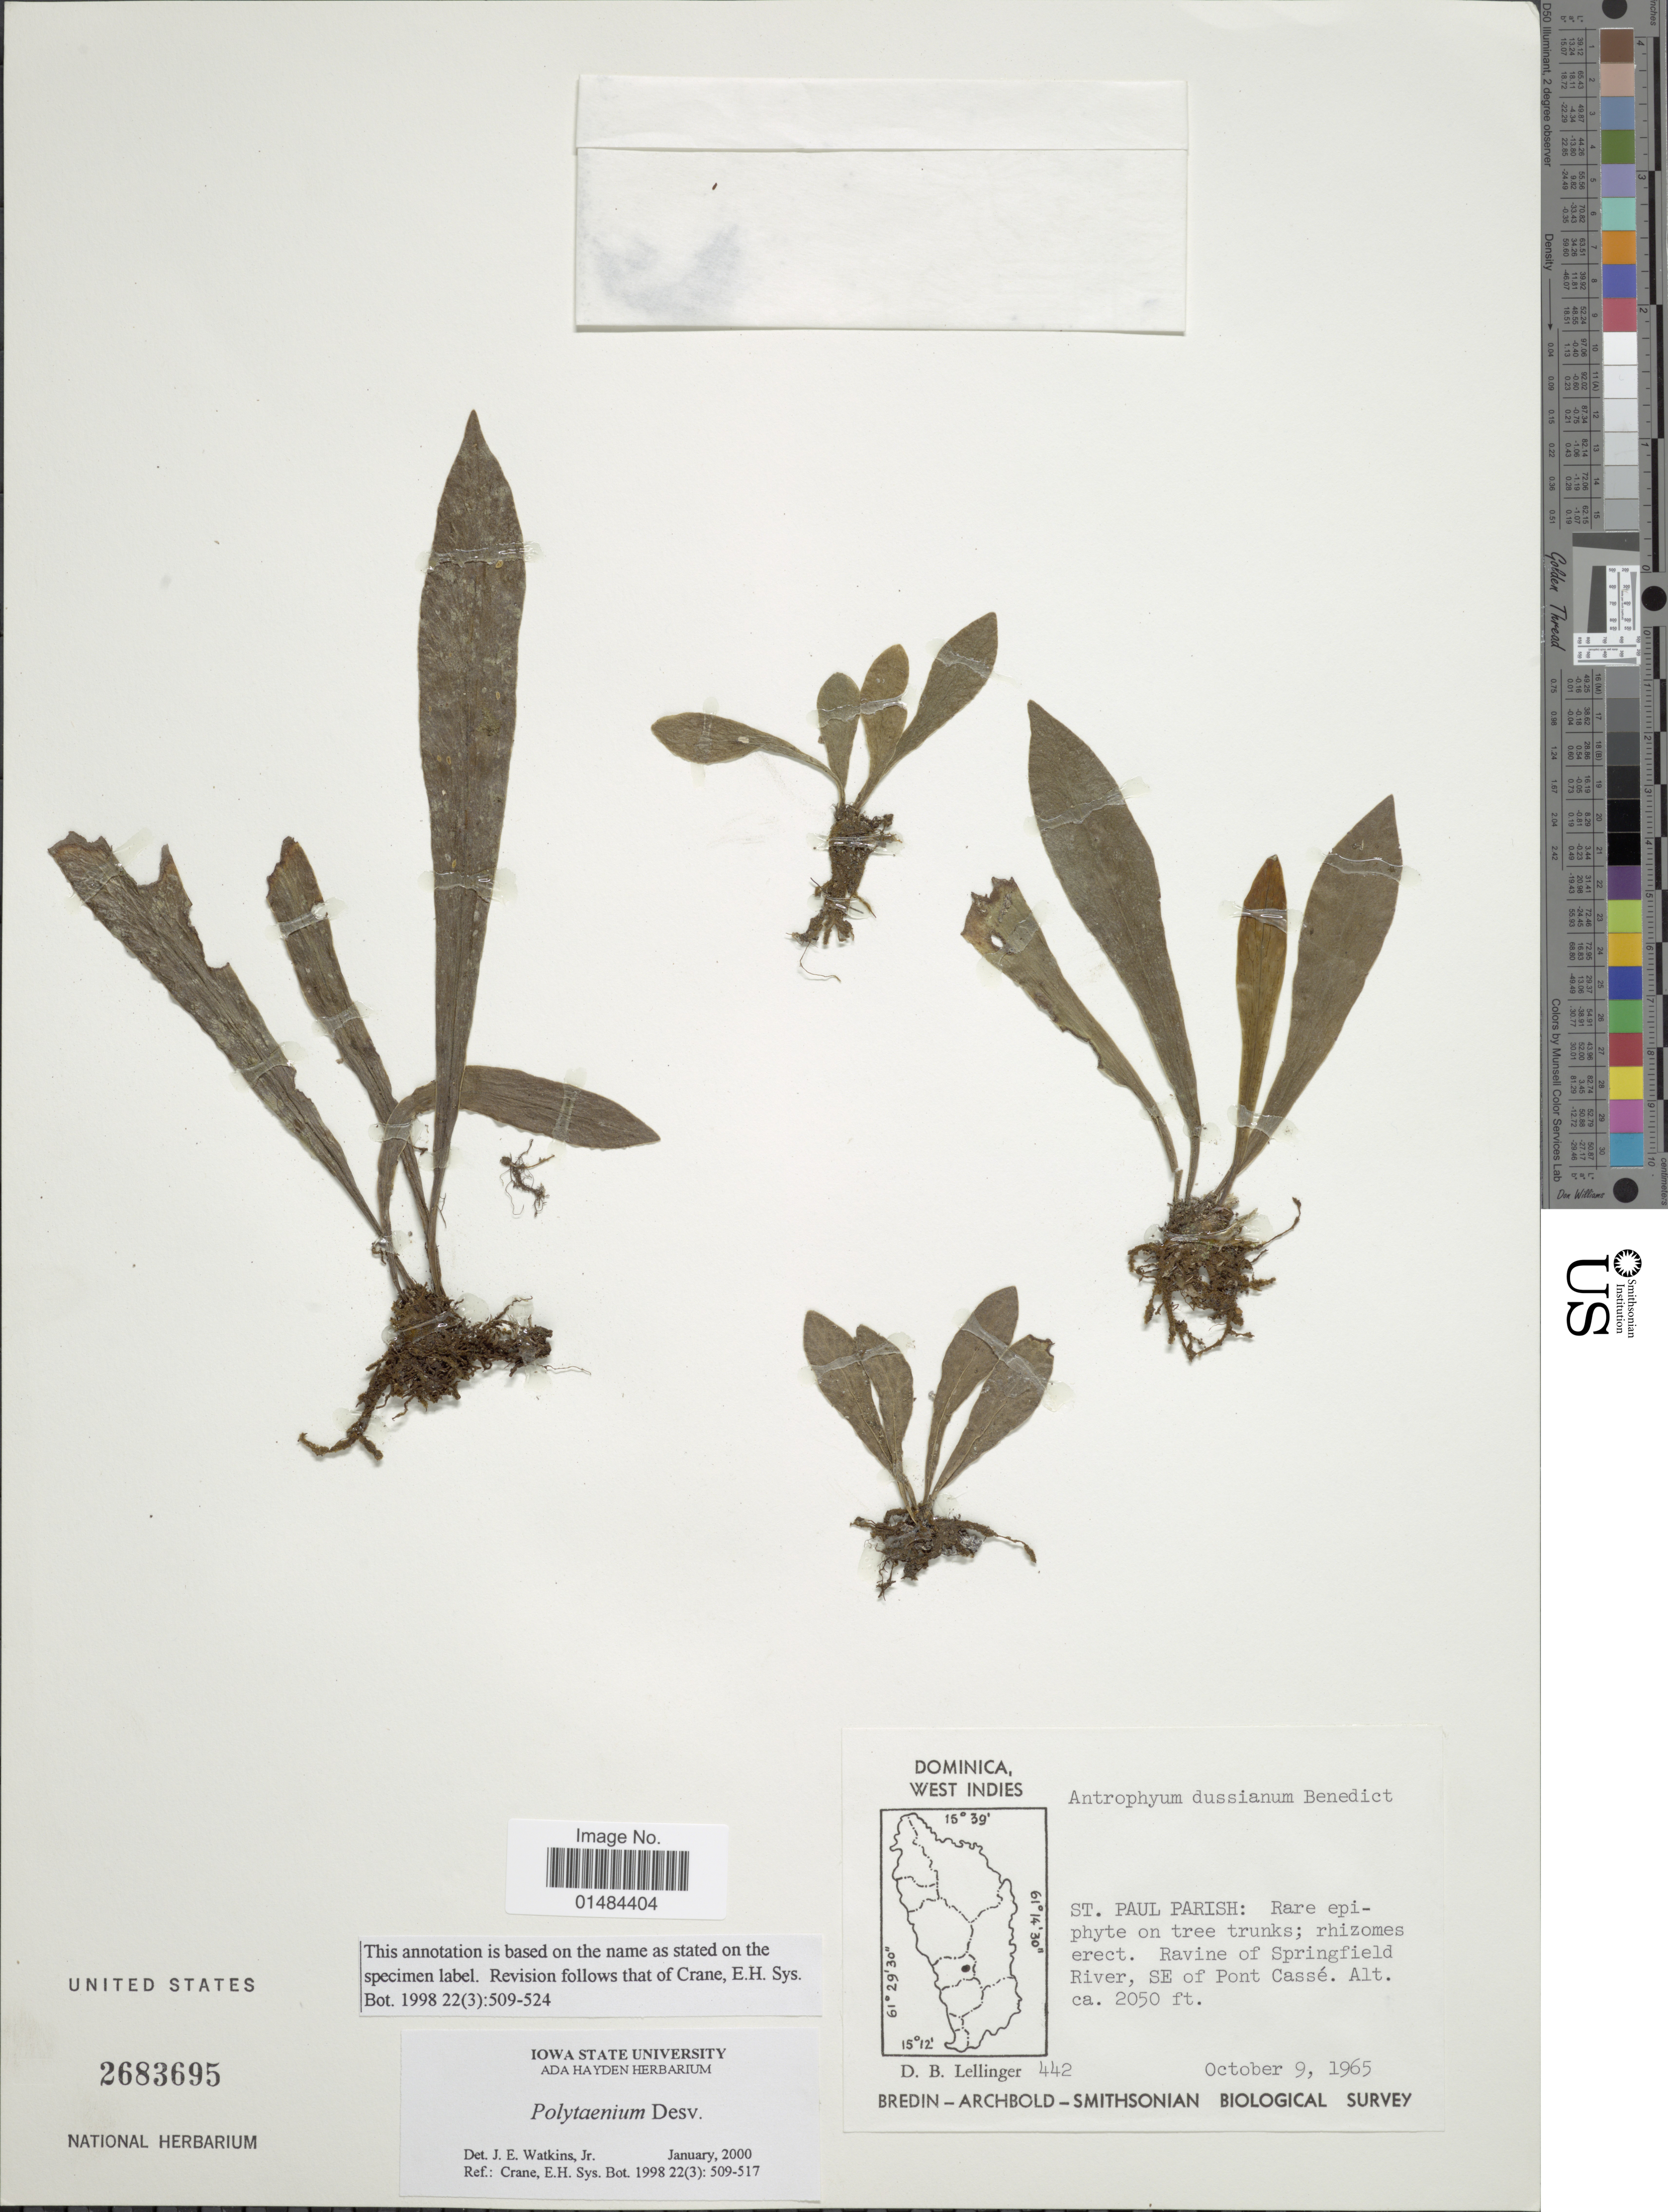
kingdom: Plantae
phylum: Tracheophyta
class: Polypodiopsida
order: Polypodiales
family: Pteridaceae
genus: Polytaenium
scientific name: Polytaenium dussianum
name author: (Benedict) Benedict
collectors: D. B. Lellinger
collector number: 442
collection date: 1965-10-09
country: Dominica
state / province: St. Paul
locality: Dominica, West Indies, St. Paul Parish: Ravine of Springfield River, SE of Pont Cassé.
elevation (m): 625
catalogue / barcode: US 2683695